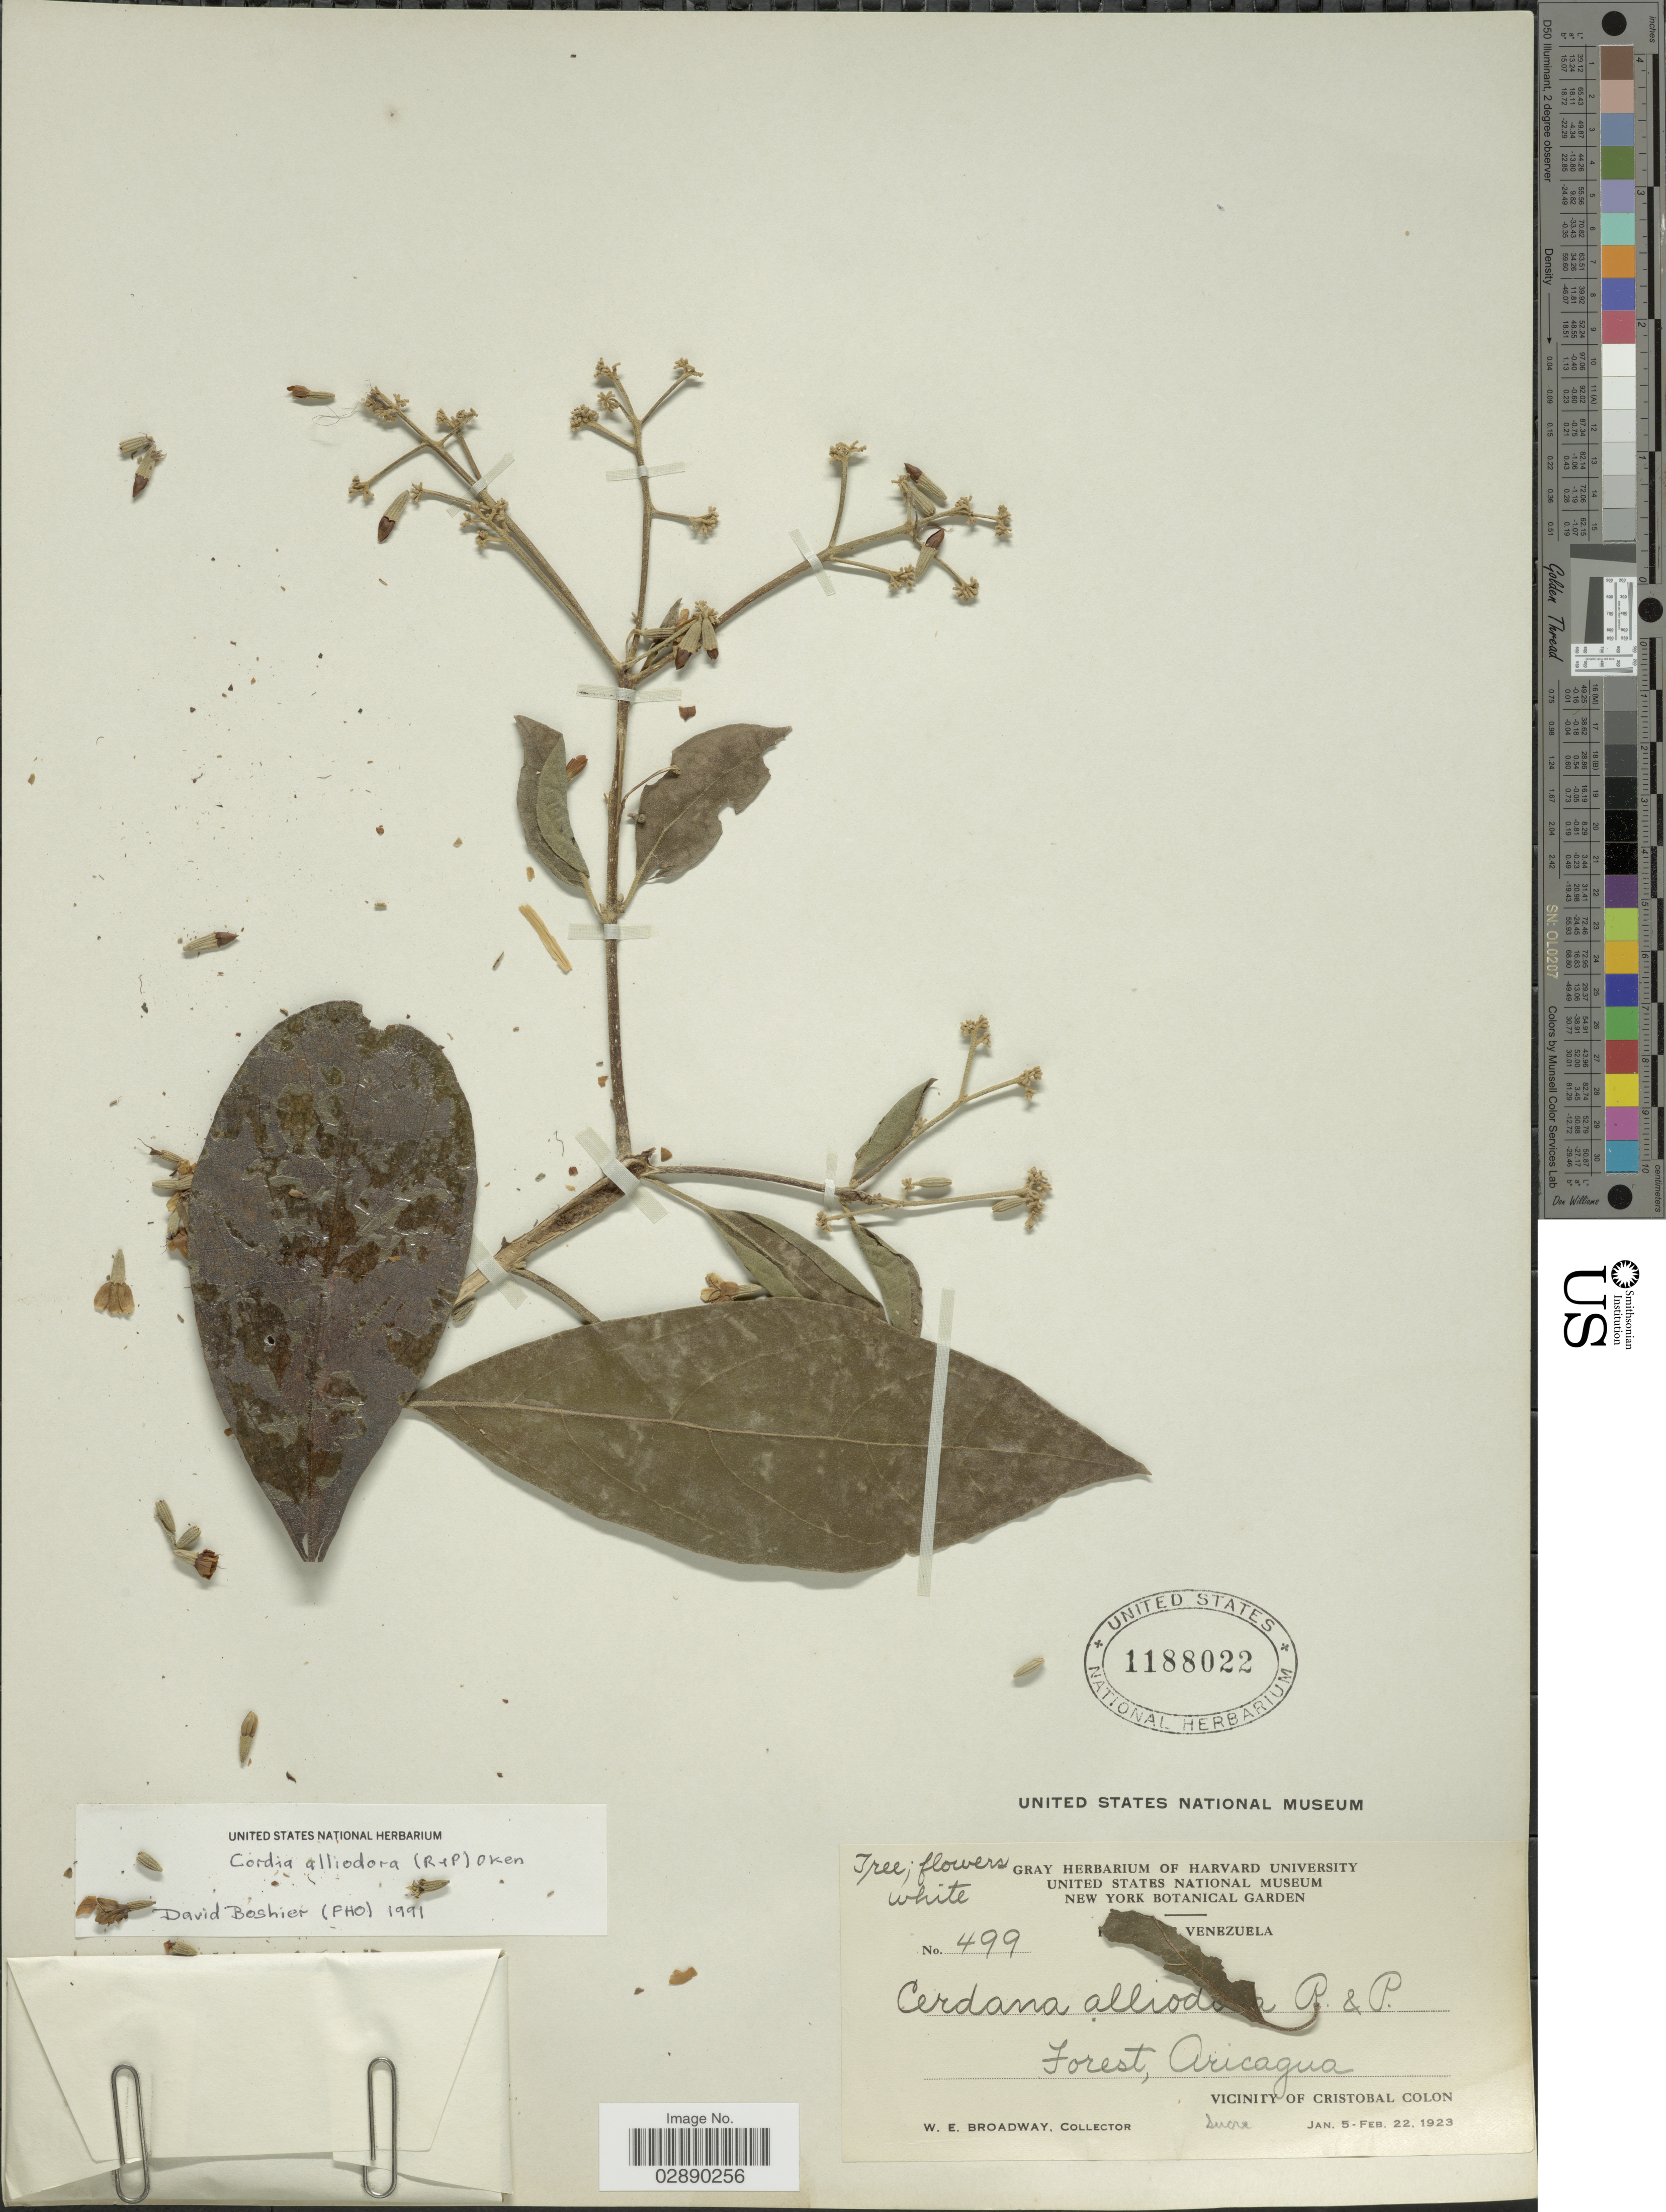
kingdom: Plantae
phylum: Tracheophyta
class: Magnoliopsida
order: Boraginales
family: Cordiaceae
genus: Cordia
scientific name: Cordia alliodora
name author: (Ruiz & Pav.) Oken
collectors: W. E. Broadway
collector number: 499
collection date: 1923-01-05/1923-02-22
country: Venezuela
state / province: Sucre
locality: Aricagua. Vicinity of Cristobal Colon.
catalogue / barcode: US 1188022